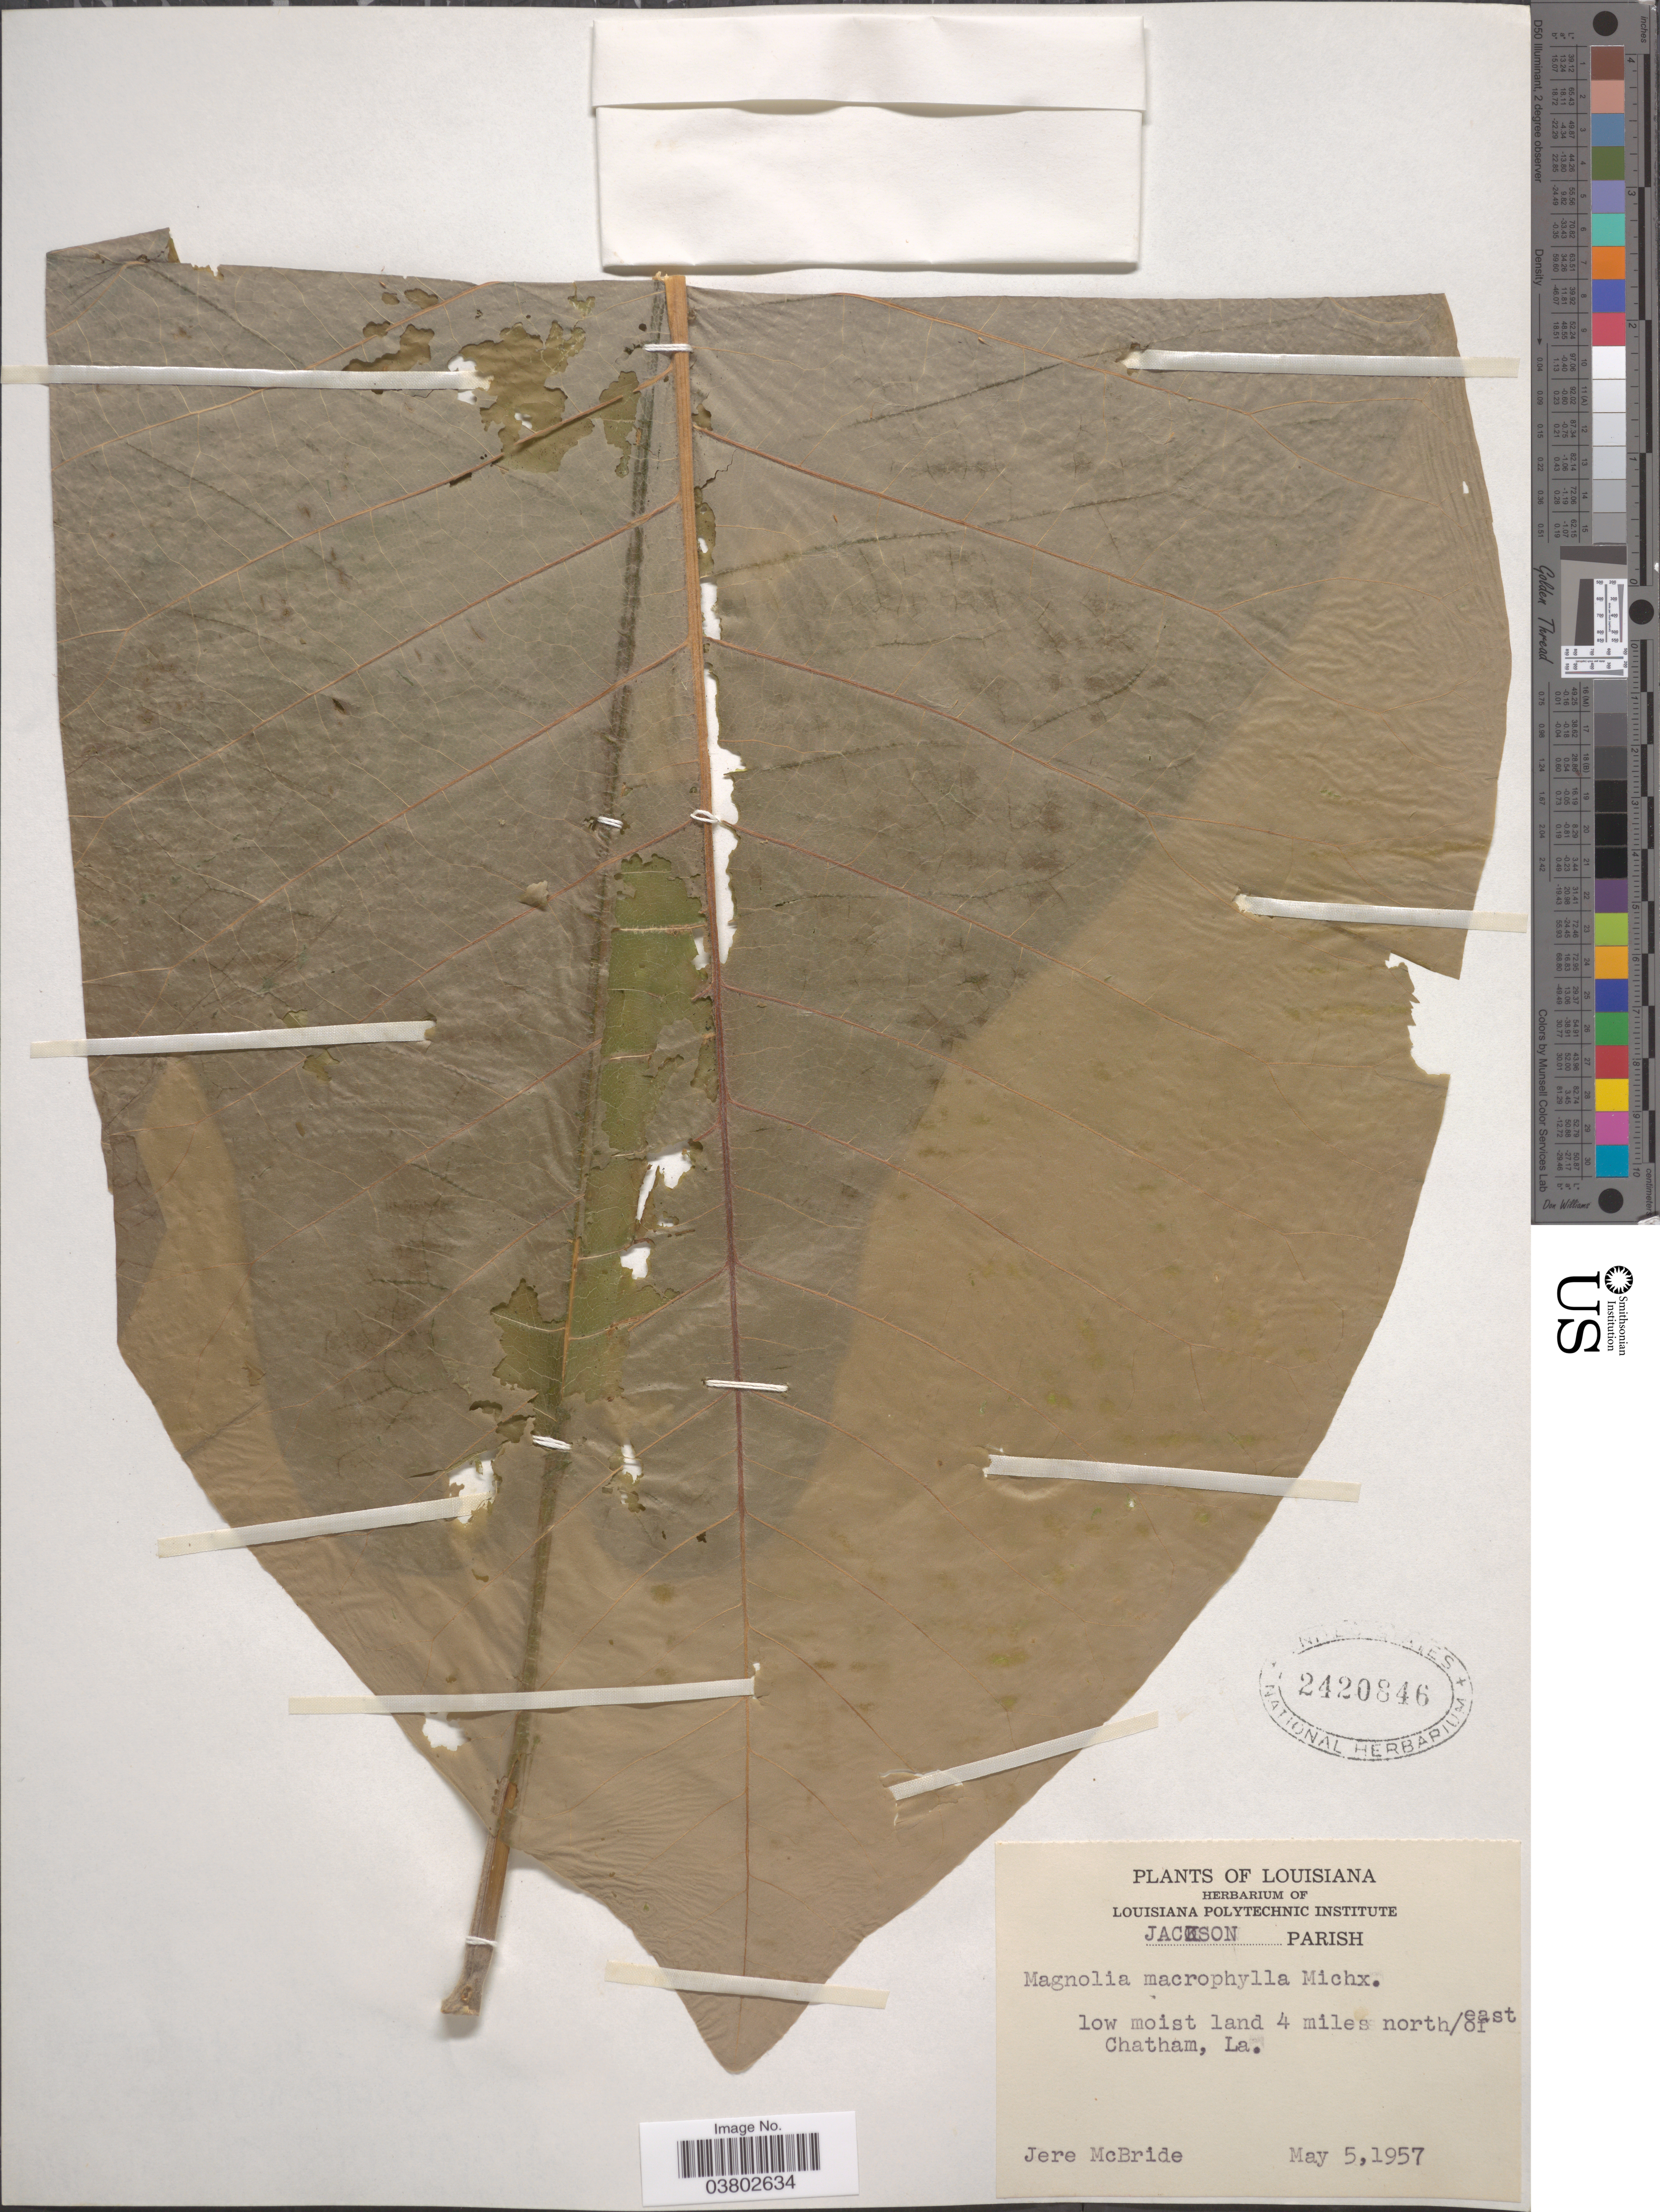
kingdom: Plantae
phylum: Tracheophyta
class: Magnoliopsida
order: Magnoliales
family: Magnoliaceae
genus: Magnolia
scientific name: Magnolia macrophylla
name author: Michx.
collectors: J. McBride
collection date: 1957-05-05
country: United States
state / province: Louisiana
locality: Jackson Parish. 4 miles north/east of Chatham.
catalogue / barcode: US 2420846